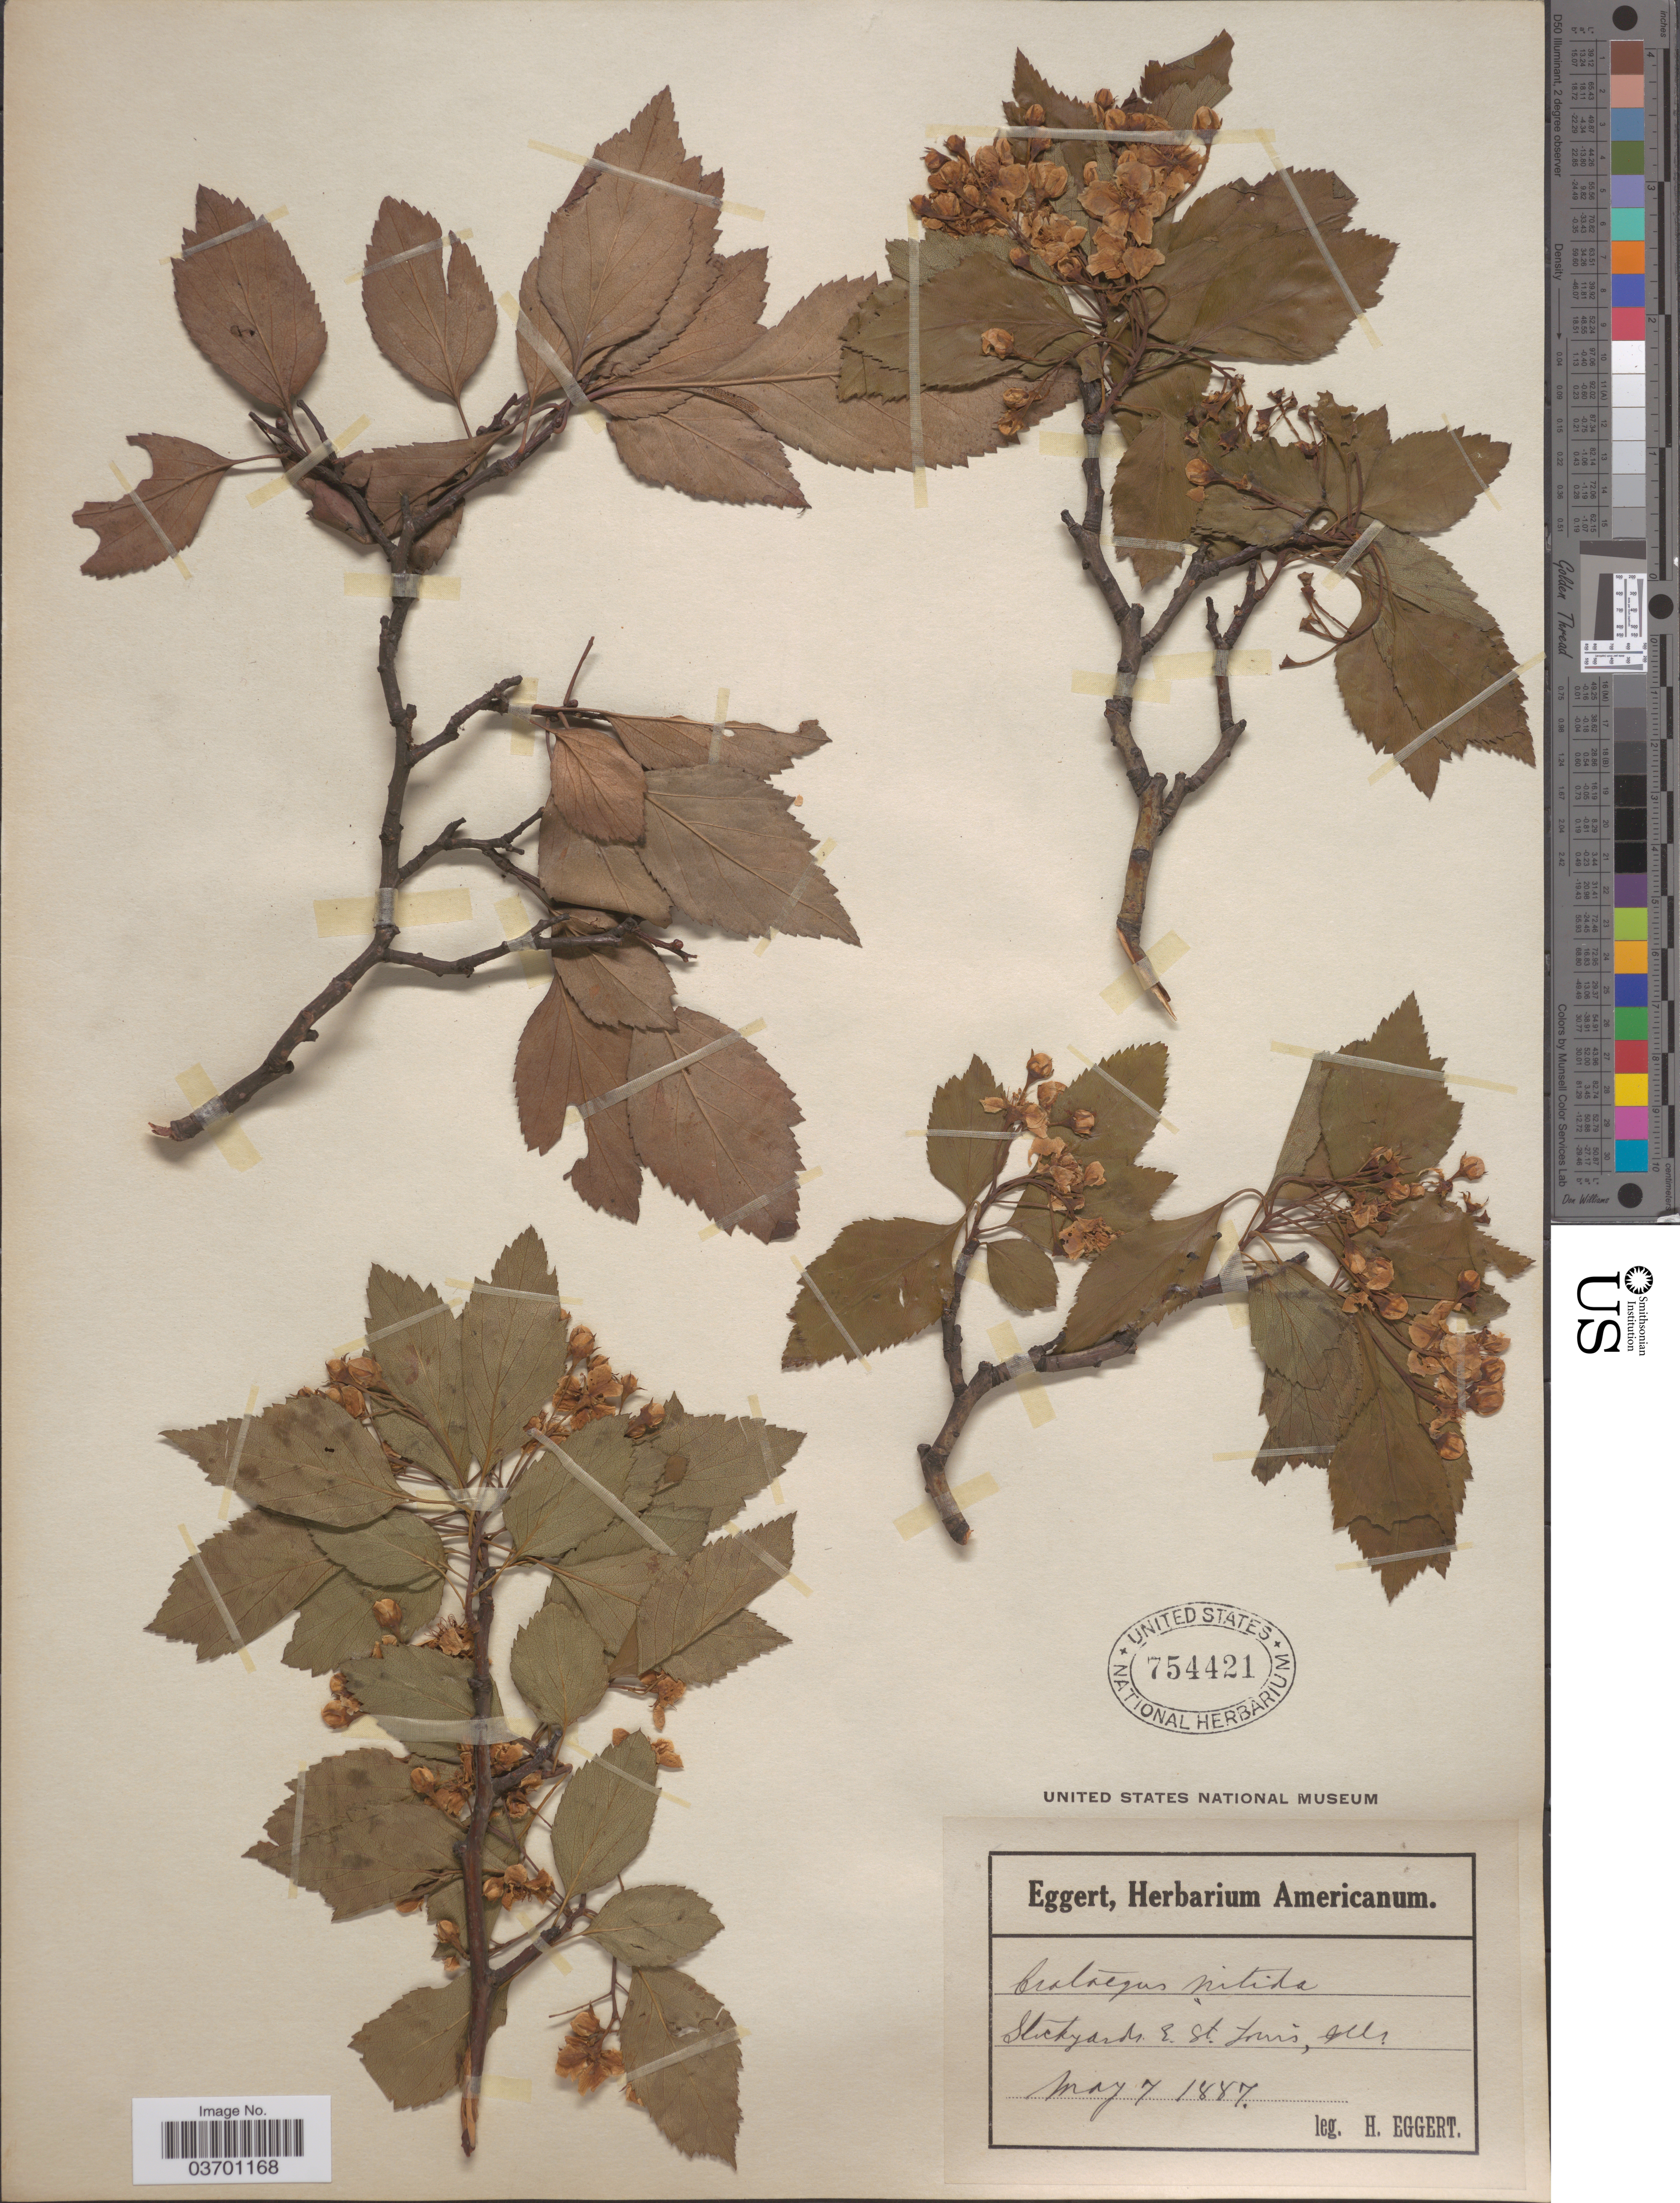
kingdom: Plantae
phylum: Tracheophyta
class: Magnoliopsida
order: Rosales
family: Rosaceae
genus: Crataegus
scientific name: Crataegus nitida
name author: (Engelm. ex Britton & N.E. Br.) Sarg.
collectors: H. Eggert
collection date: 1887-05-07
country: United States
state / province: Illinois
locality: Stockyards E. St. Louis.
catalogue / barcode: US 754421